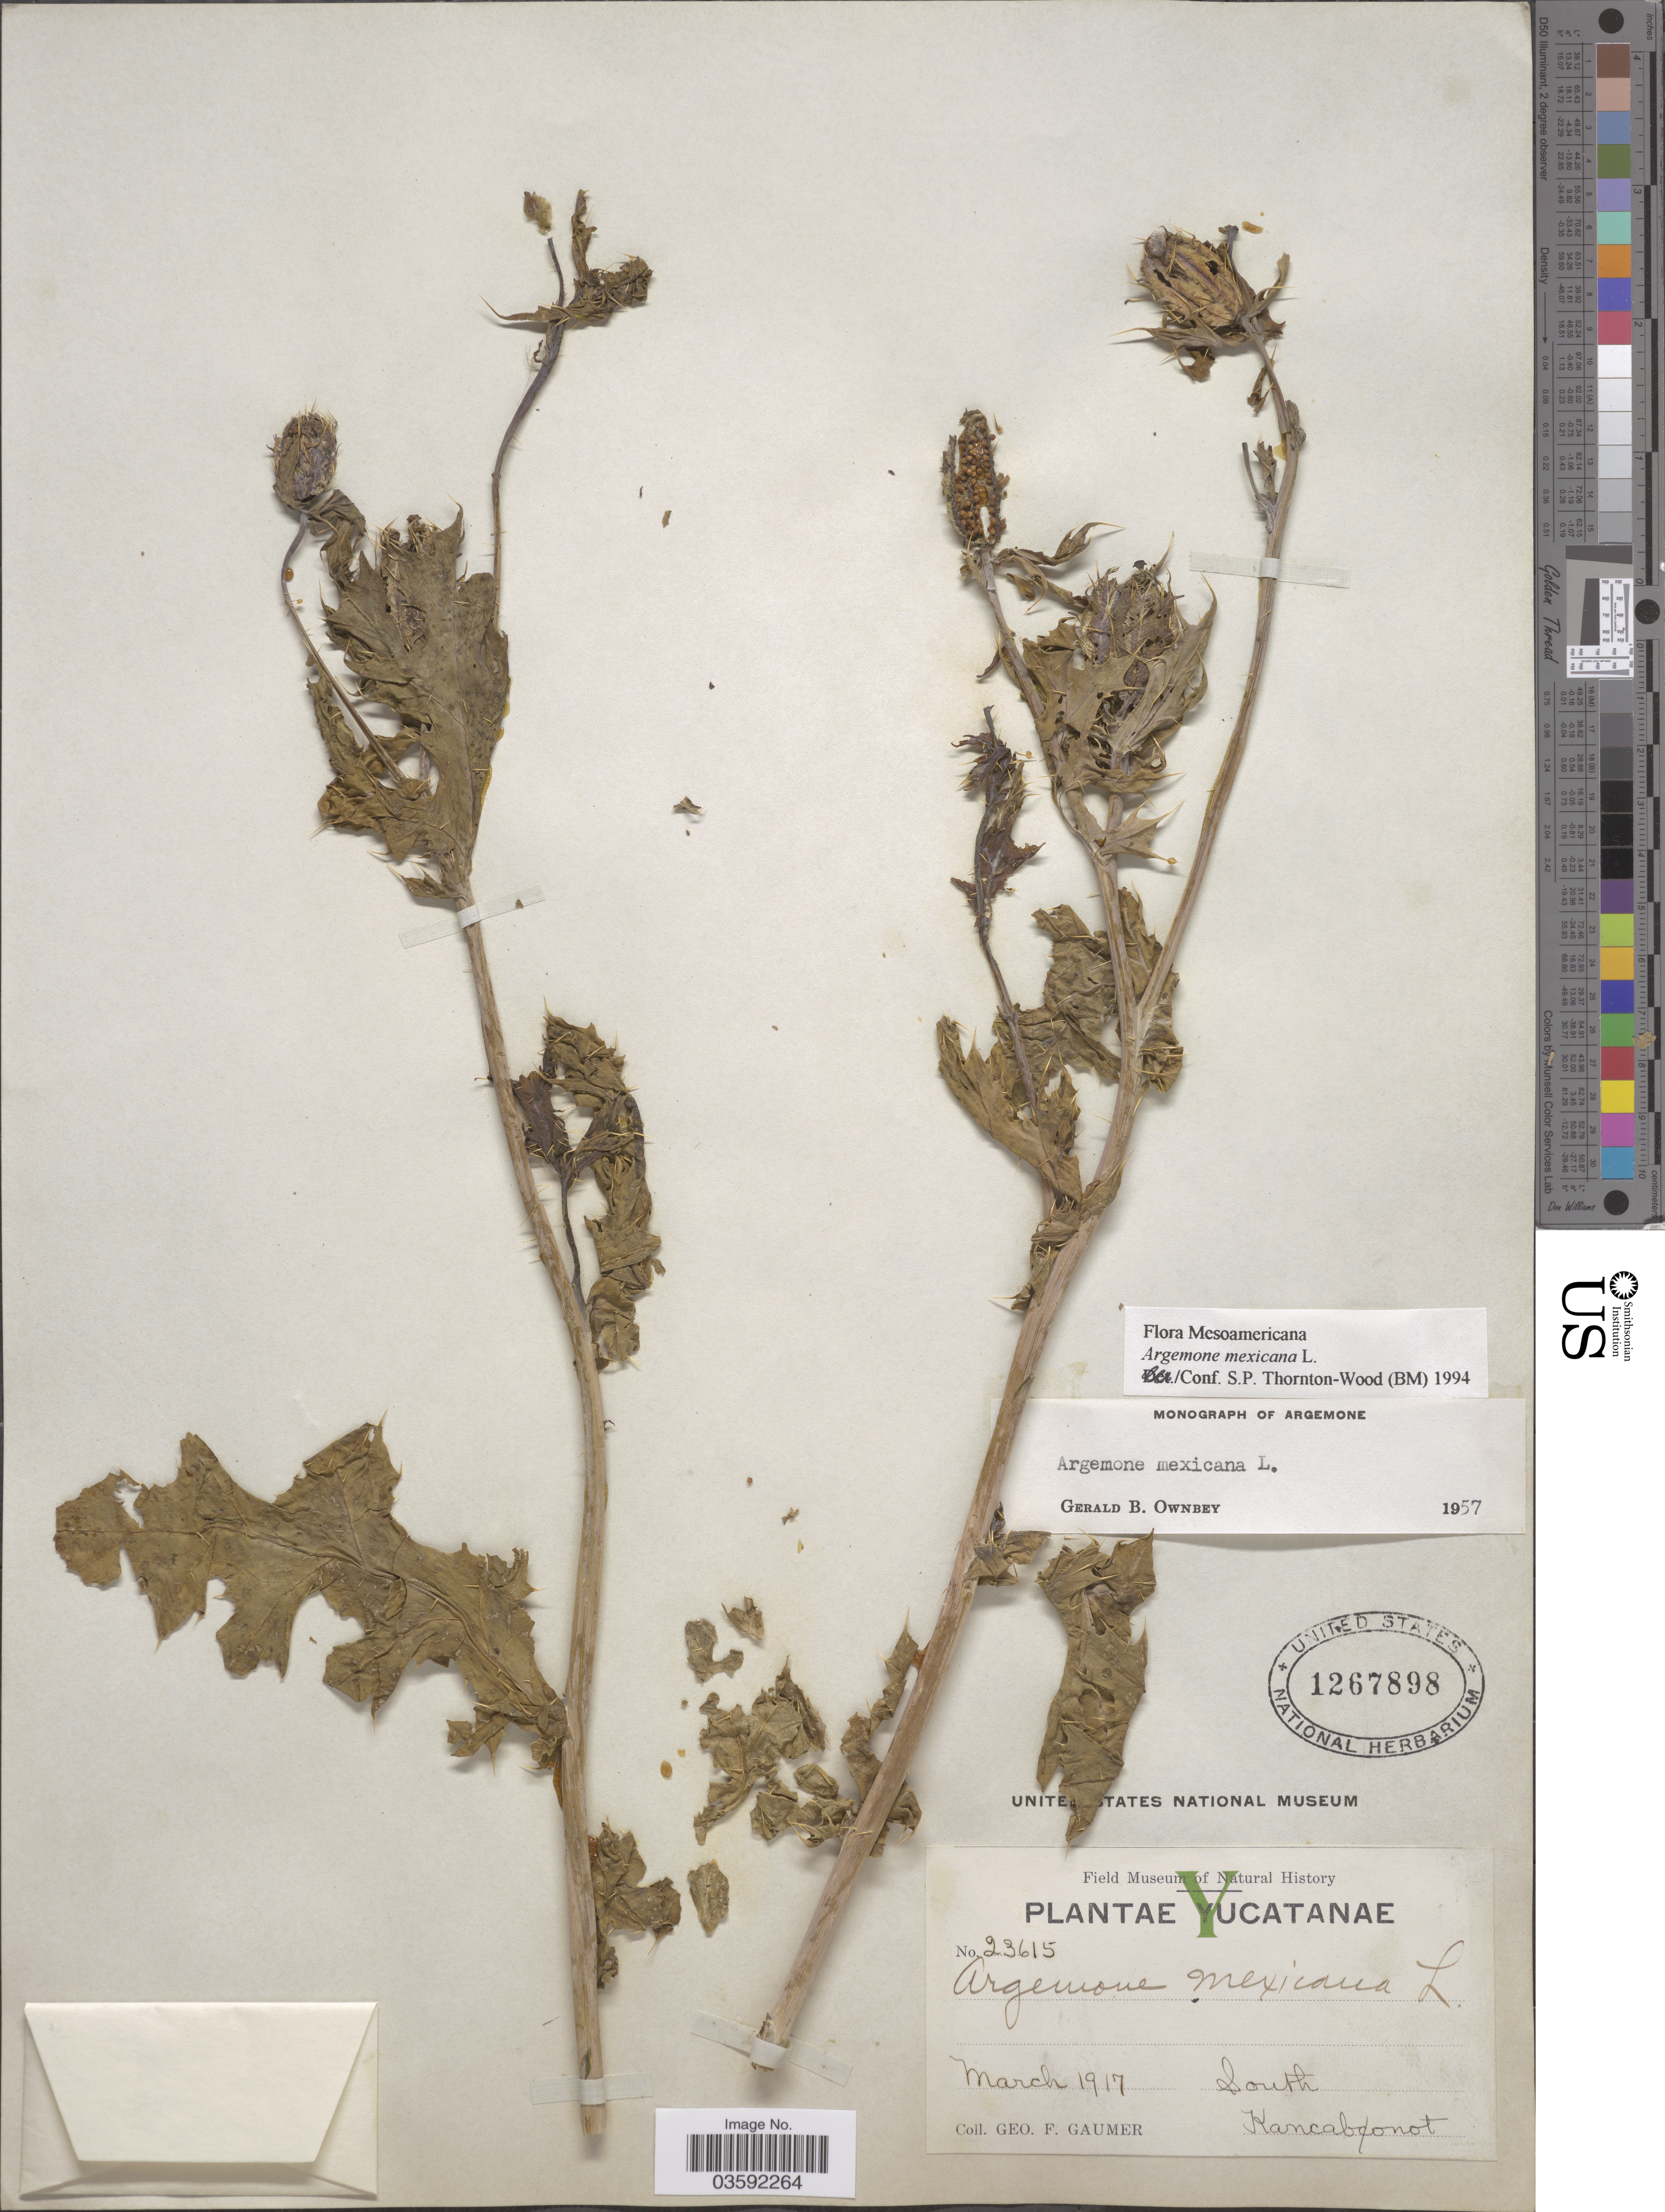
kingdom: Plantae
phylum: Tracheophyta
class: Magnoliopsida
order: Ranunculales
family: Papaveraceae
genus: Argemone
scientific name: Argemone mexicana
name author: L.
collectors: G. F. Gaumer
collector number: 23615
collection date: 1917-03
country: Mexico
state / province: Yucatán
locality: South Kancabonot.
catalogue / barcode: US 1267898